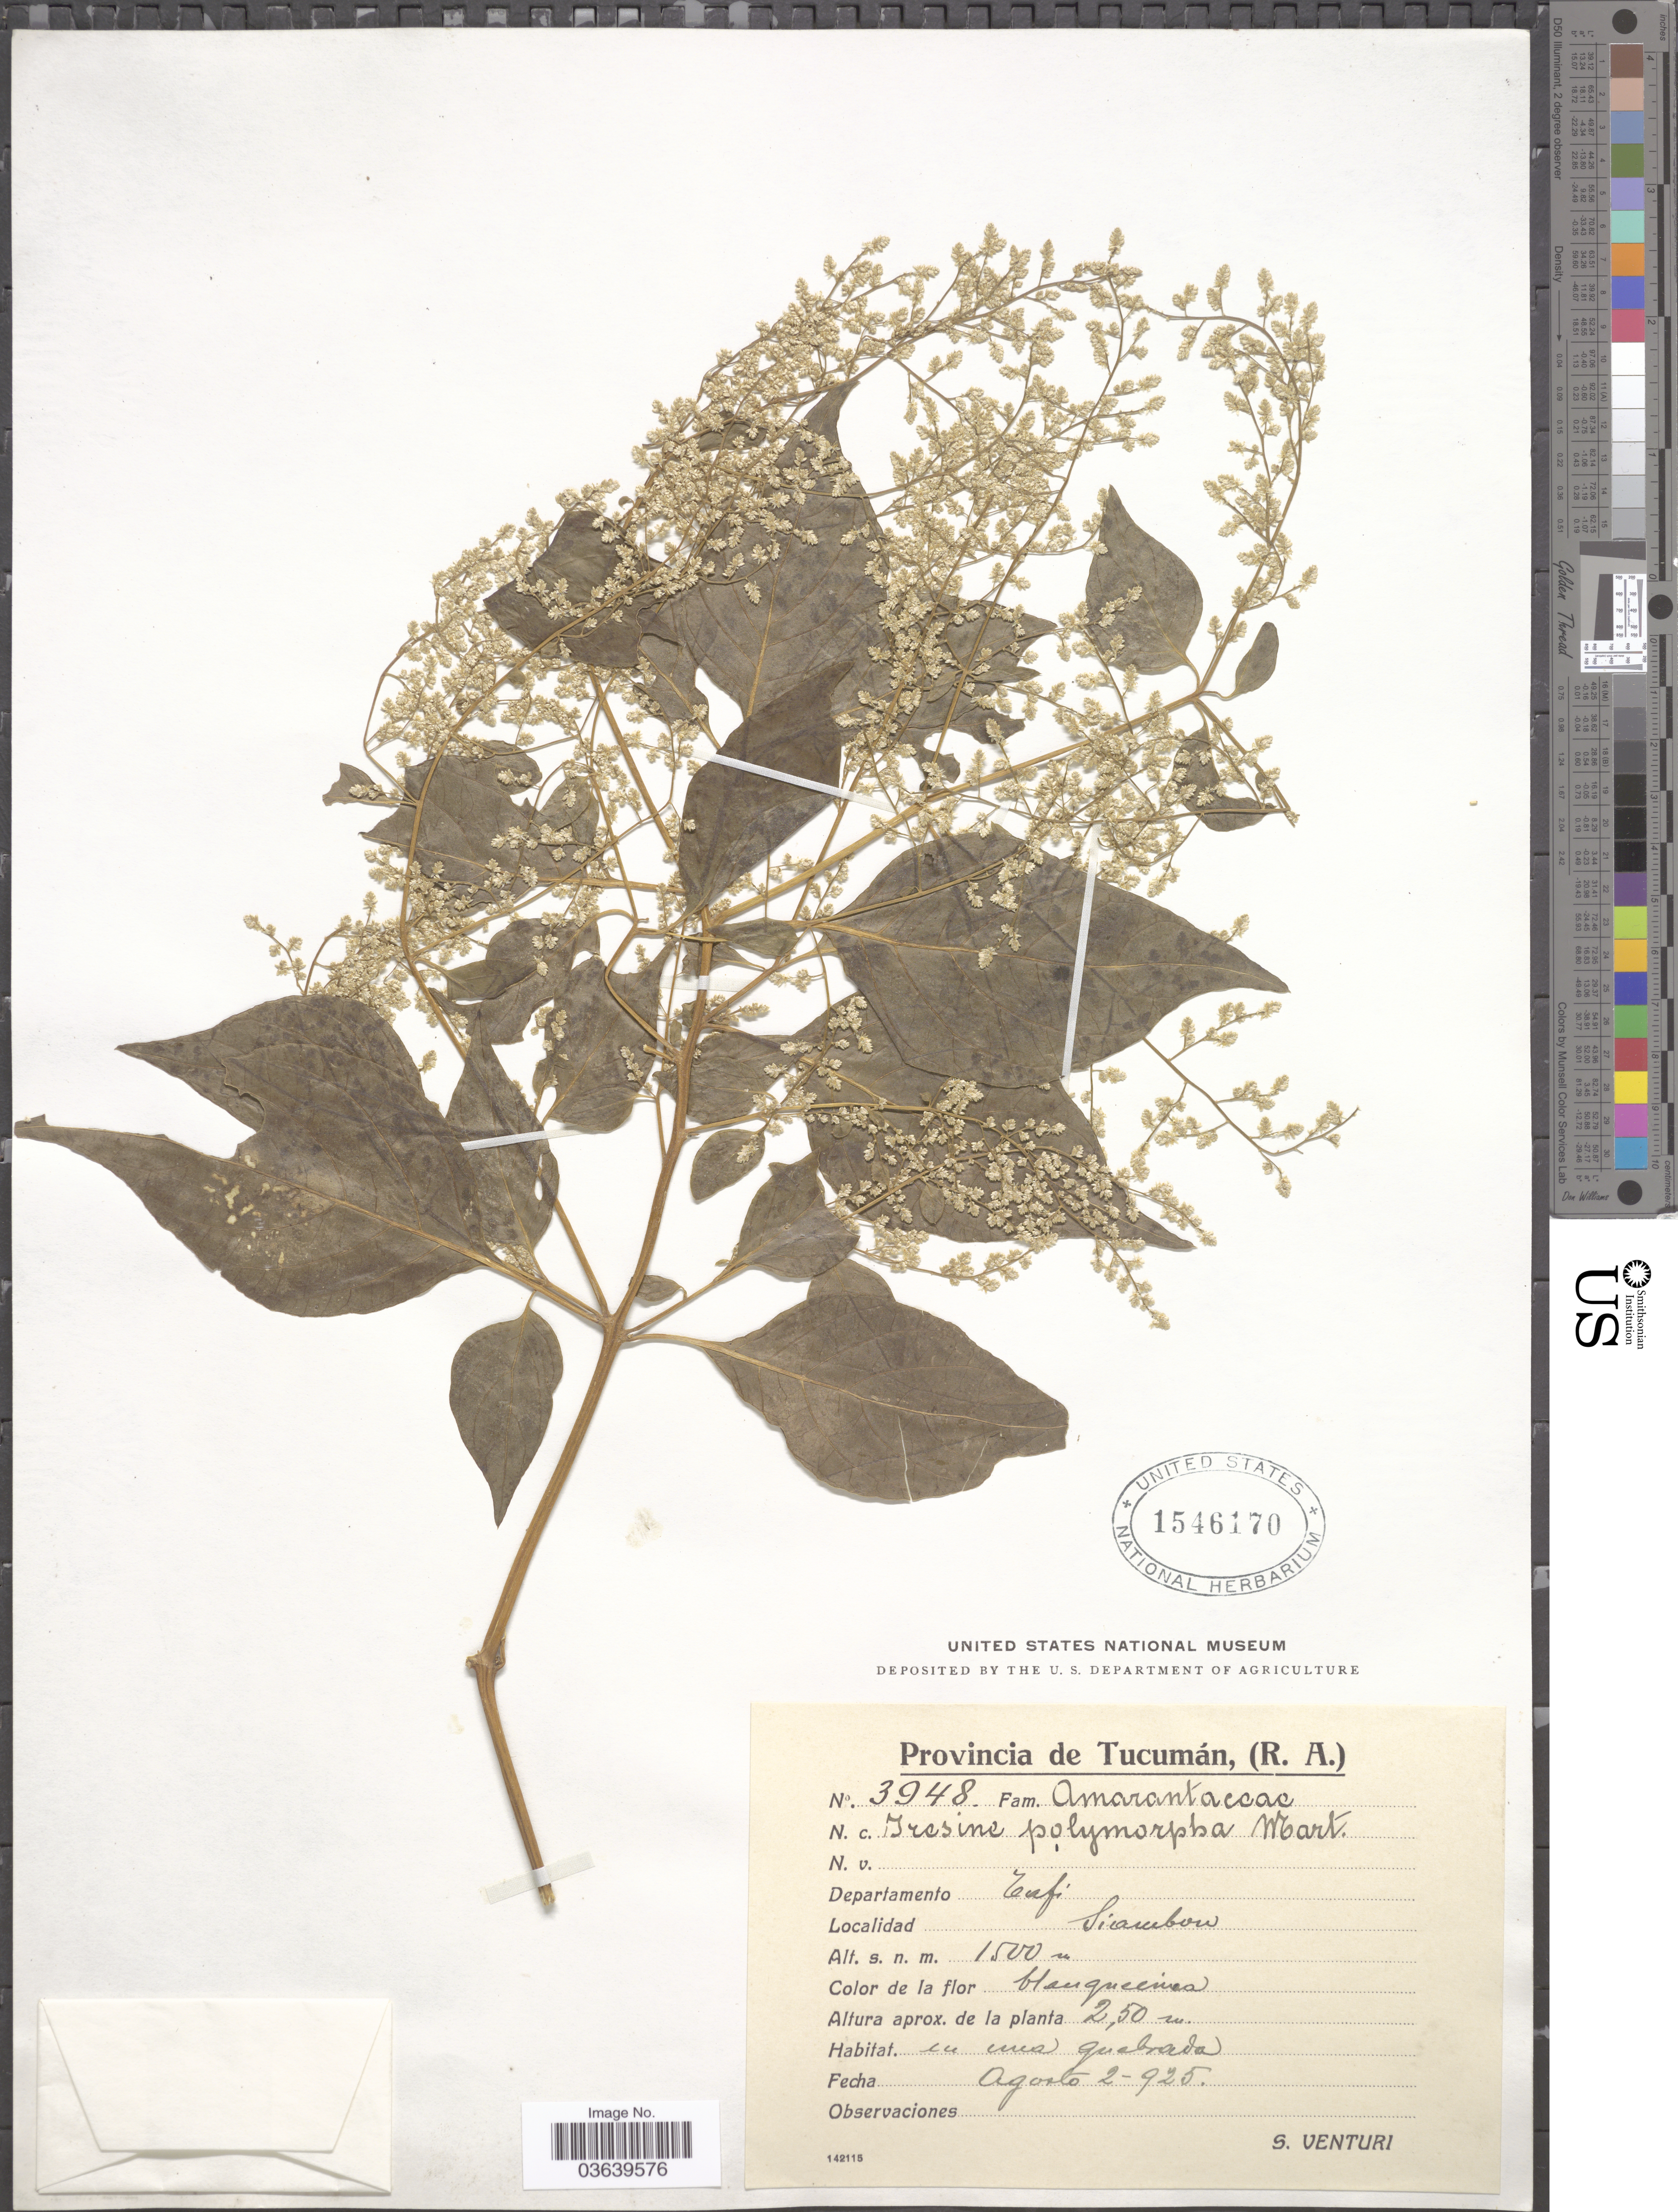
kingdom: Plantae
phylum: Tracheophyta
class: Magnoliopsida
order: Caryophyllales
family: Amaranthaceae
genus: Iresine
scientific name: Iresine polymorpha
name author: Mart.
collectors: S. Venturi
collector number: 3948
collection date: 1925-08-02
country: Argentina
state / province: Tucuman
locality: Departamento Tafi. Siambon.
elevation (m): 1500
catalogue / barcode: US 1546170